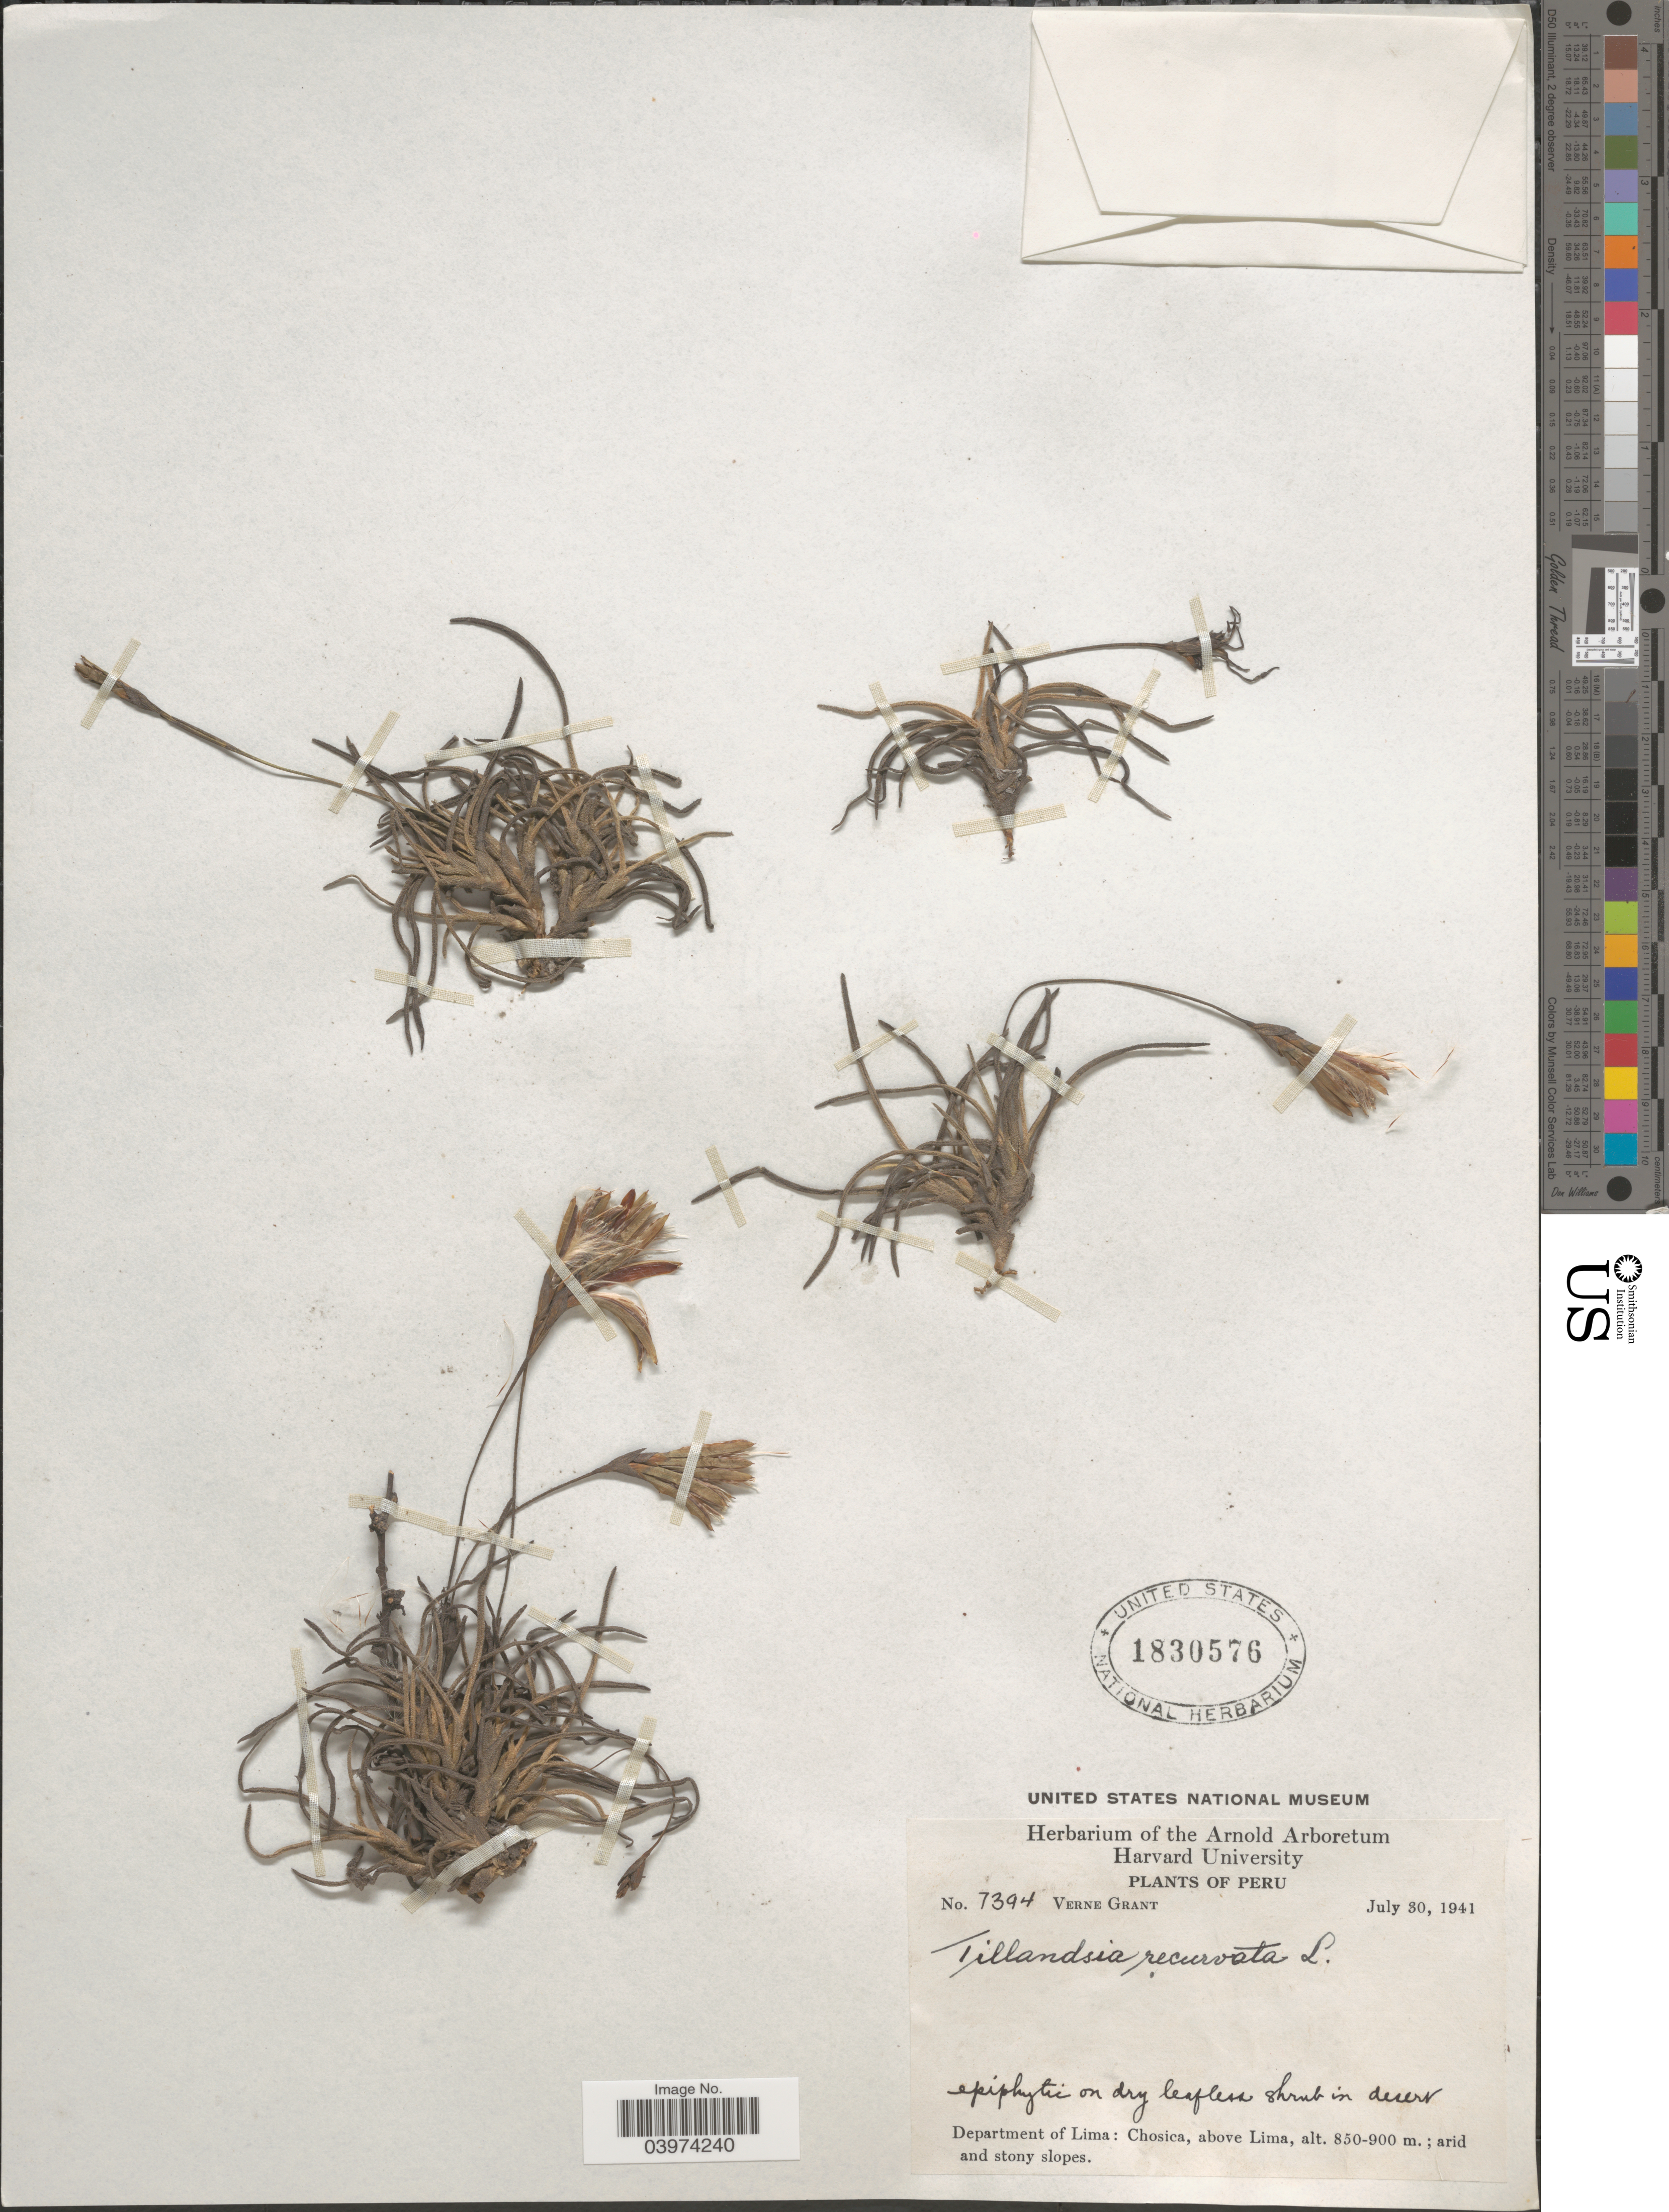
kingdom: Plantae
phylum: Tracheophyta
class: Liliopsida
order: Poales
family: Bromeliaceae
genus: Tillandsia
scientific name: Tillandsia recurvata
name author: L.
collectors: V. Grant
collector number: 7394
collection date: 1941-07-30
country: Peru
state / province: Lima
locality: Department of Lima: Chosica, above Lima.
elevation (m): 850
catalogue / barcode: US 1830576